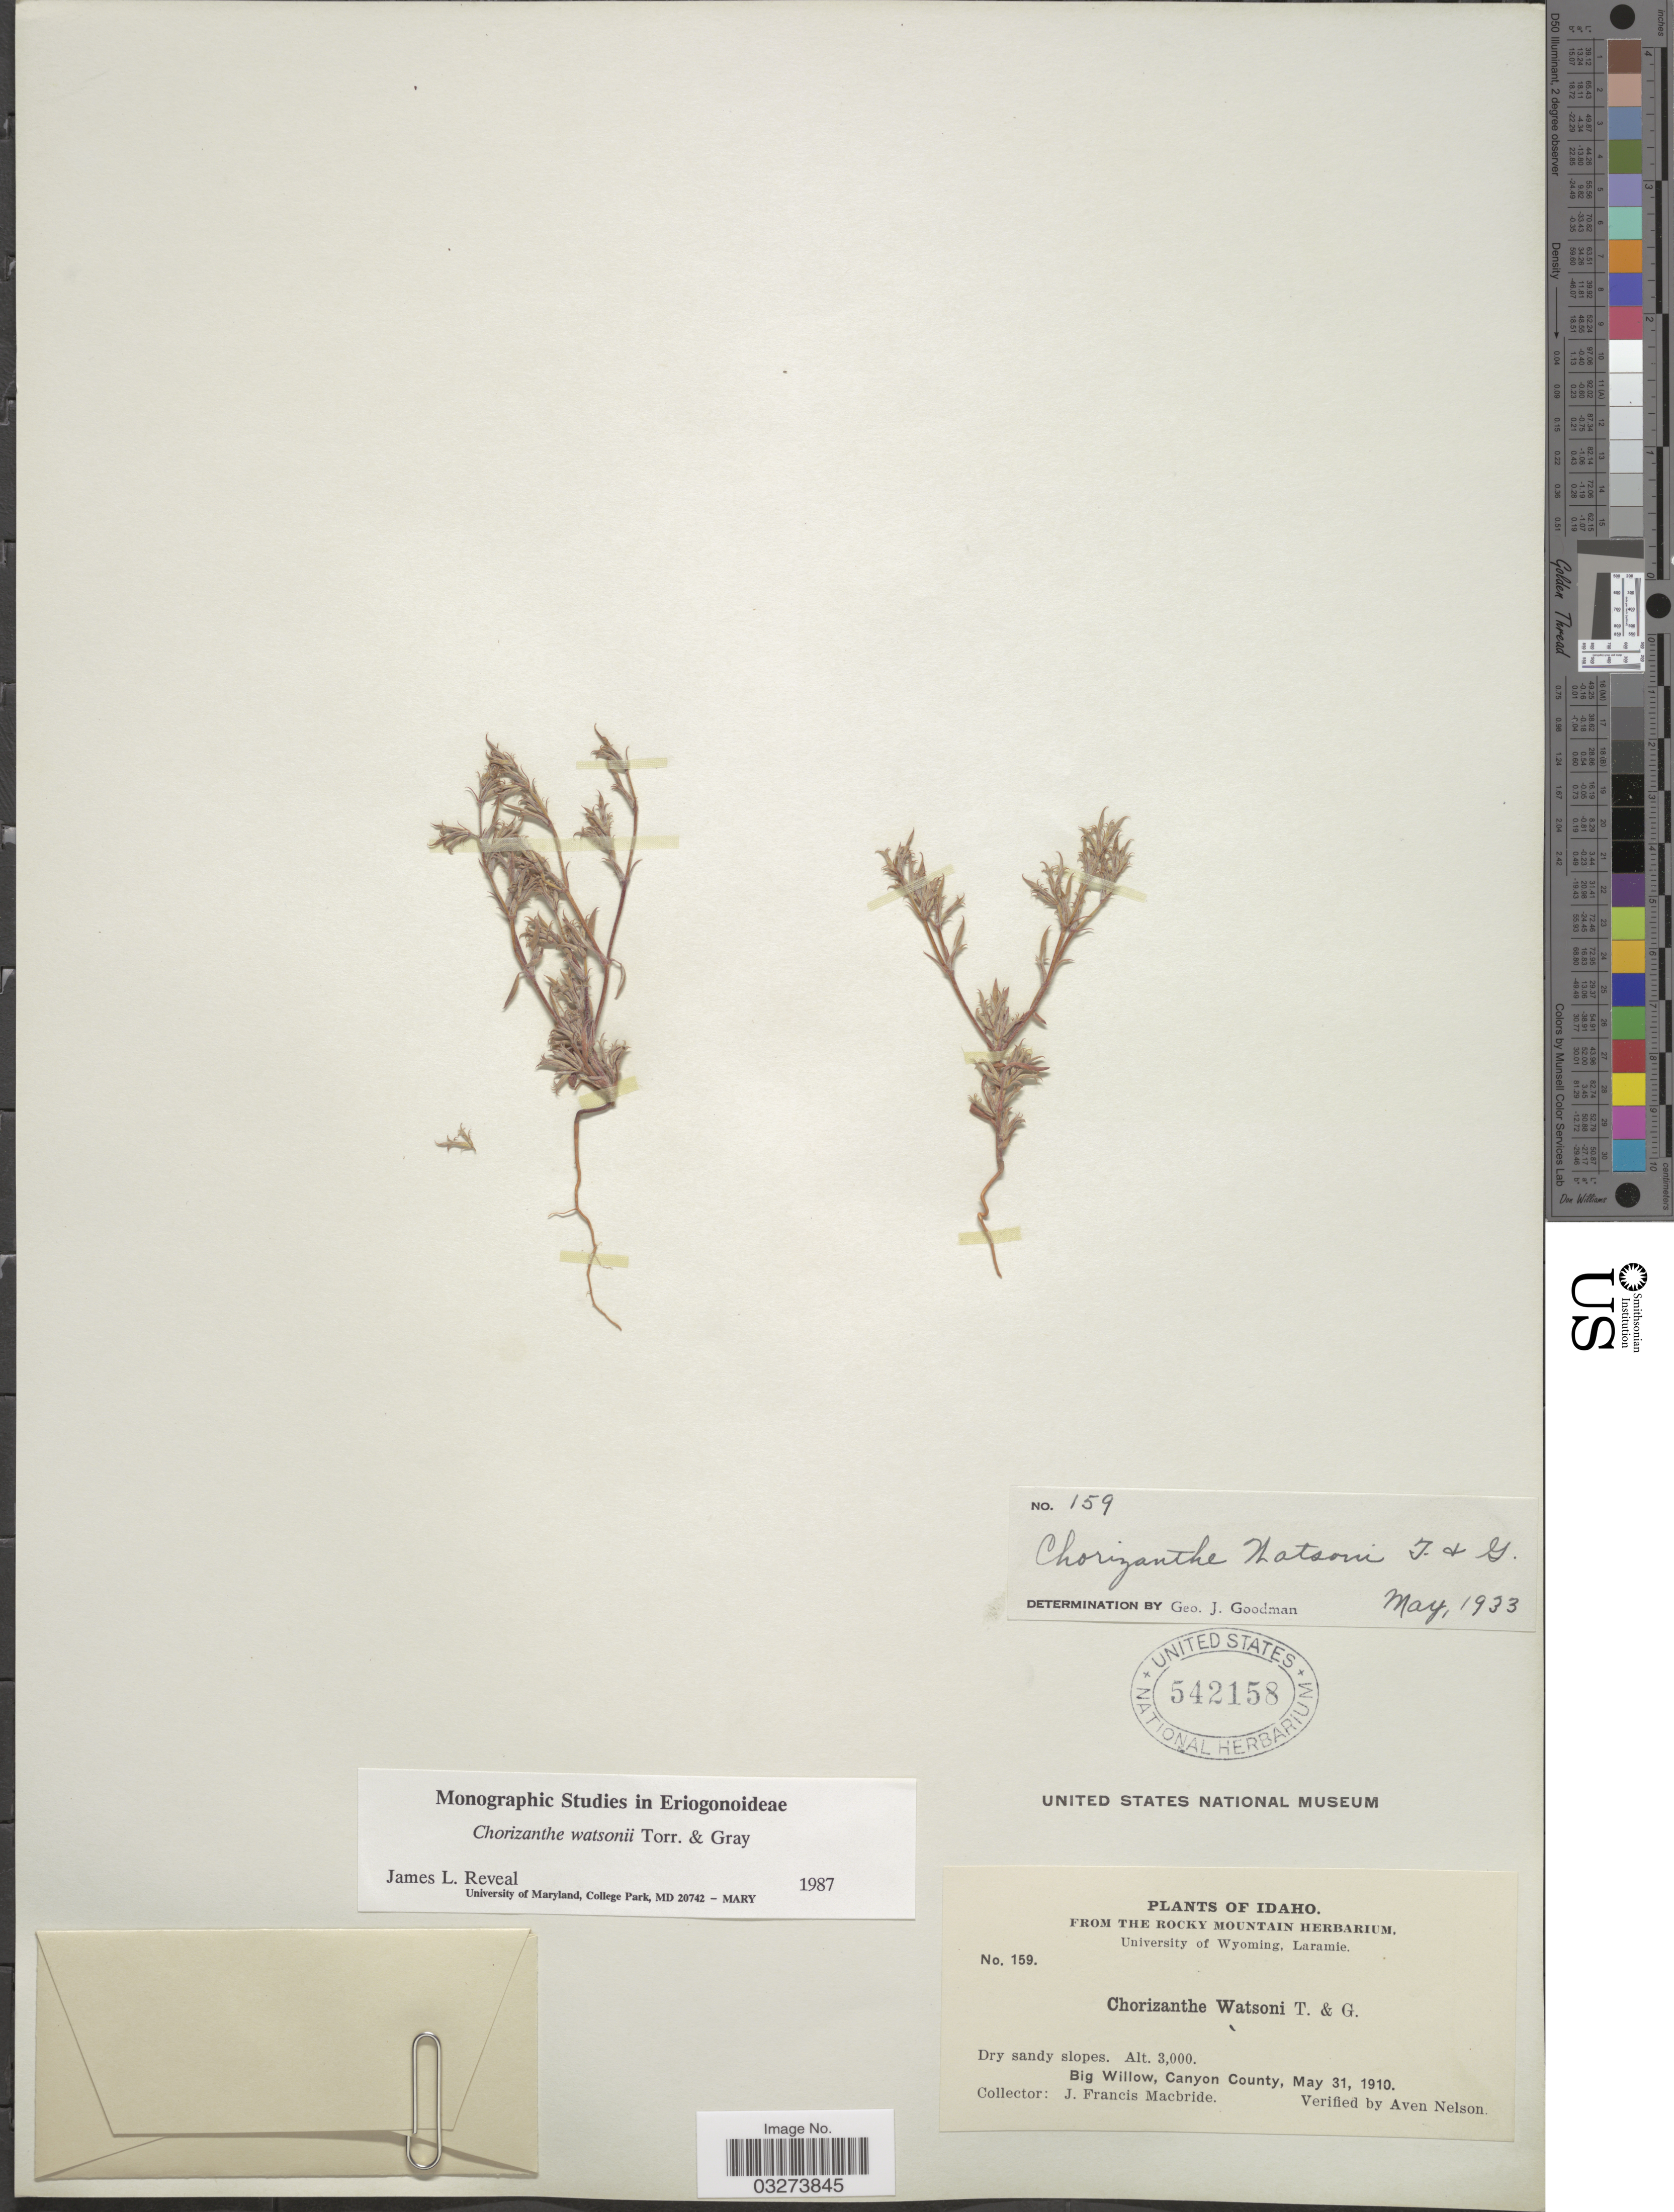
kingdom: Plantae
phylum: Tracheophyta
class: Magnoliopsida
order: Caryophyllales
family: Polygonaceae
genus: Chorizanthe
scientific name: Chorizanthe watsonii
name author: Torr. & A. Gray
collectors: J. F. Macbride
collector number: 159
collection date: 1910-05-31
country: United States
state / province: Idaho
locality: Big Willow, Canyon County.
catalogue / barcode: US 542158